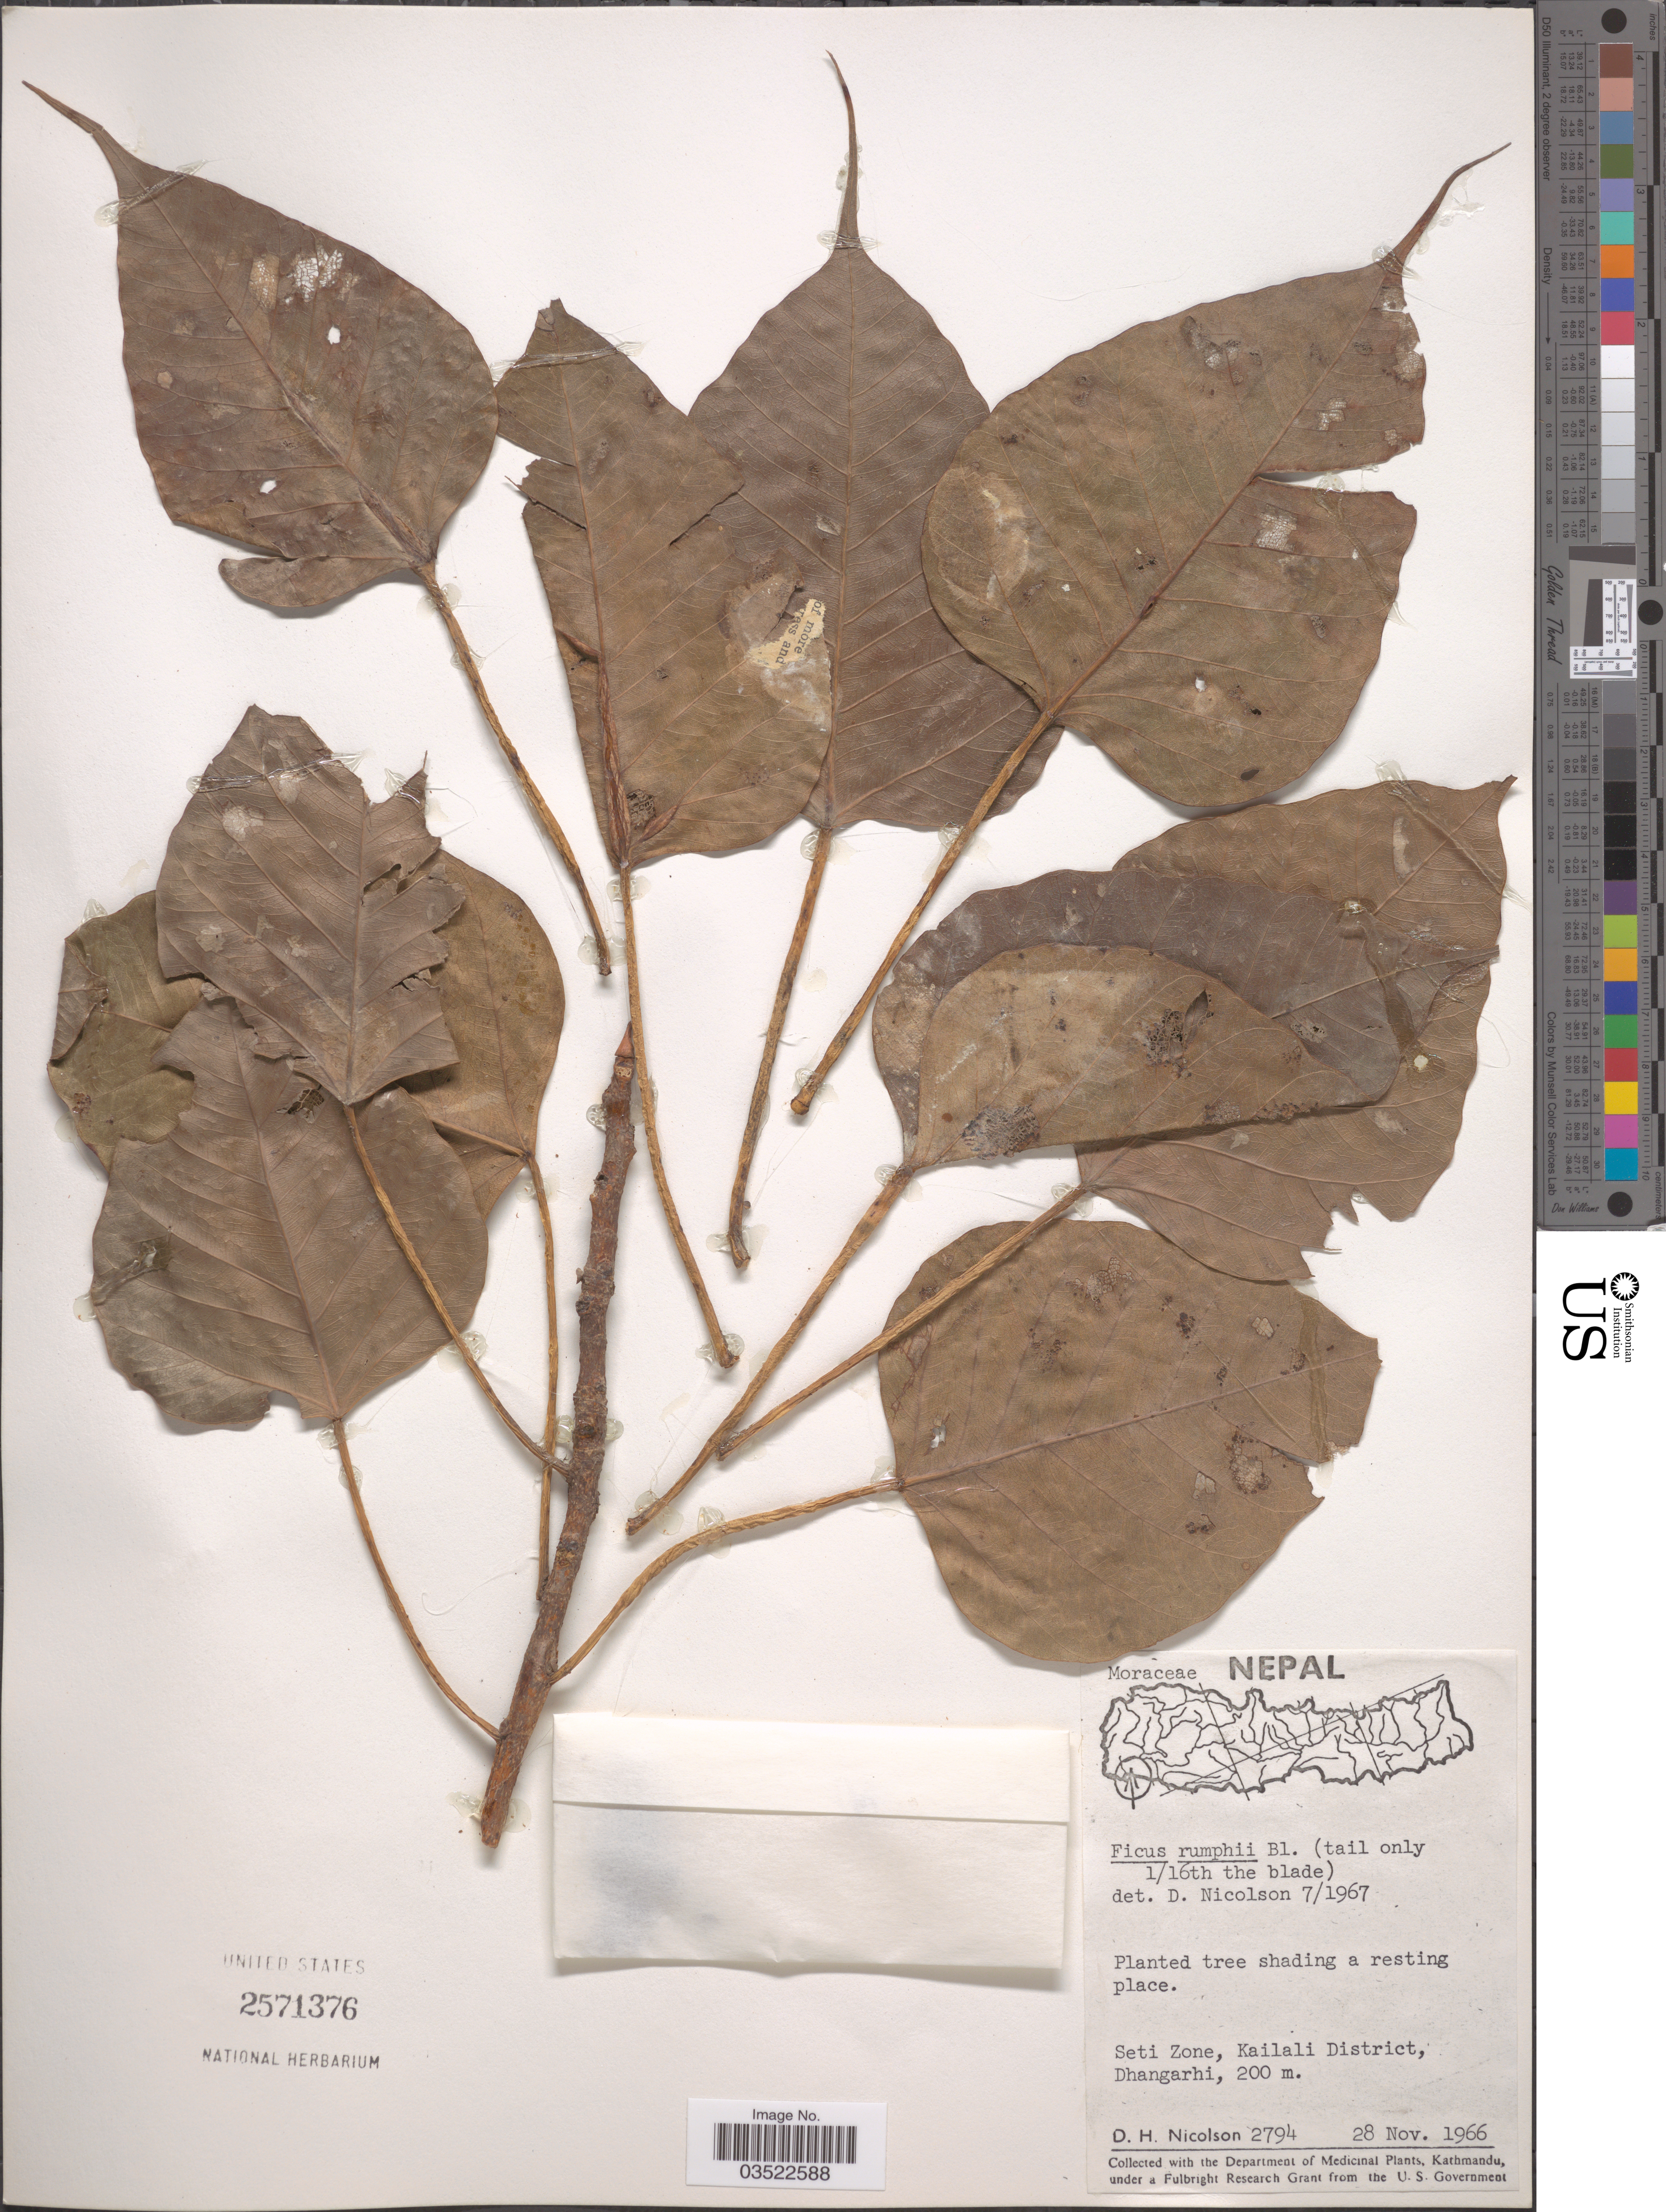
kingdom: Plantae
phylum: Tracheophyta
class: Magnoliopsida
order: Rosales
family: Moraceae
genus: Ficus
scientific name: Ficus rumphii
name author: Blume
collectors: D. H. Nicolson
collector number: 2794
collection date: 1966-11-28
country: Nepal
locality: Seti Zone, Kailali District, Dhangarhi.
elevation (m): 200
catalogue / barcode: US 2571376